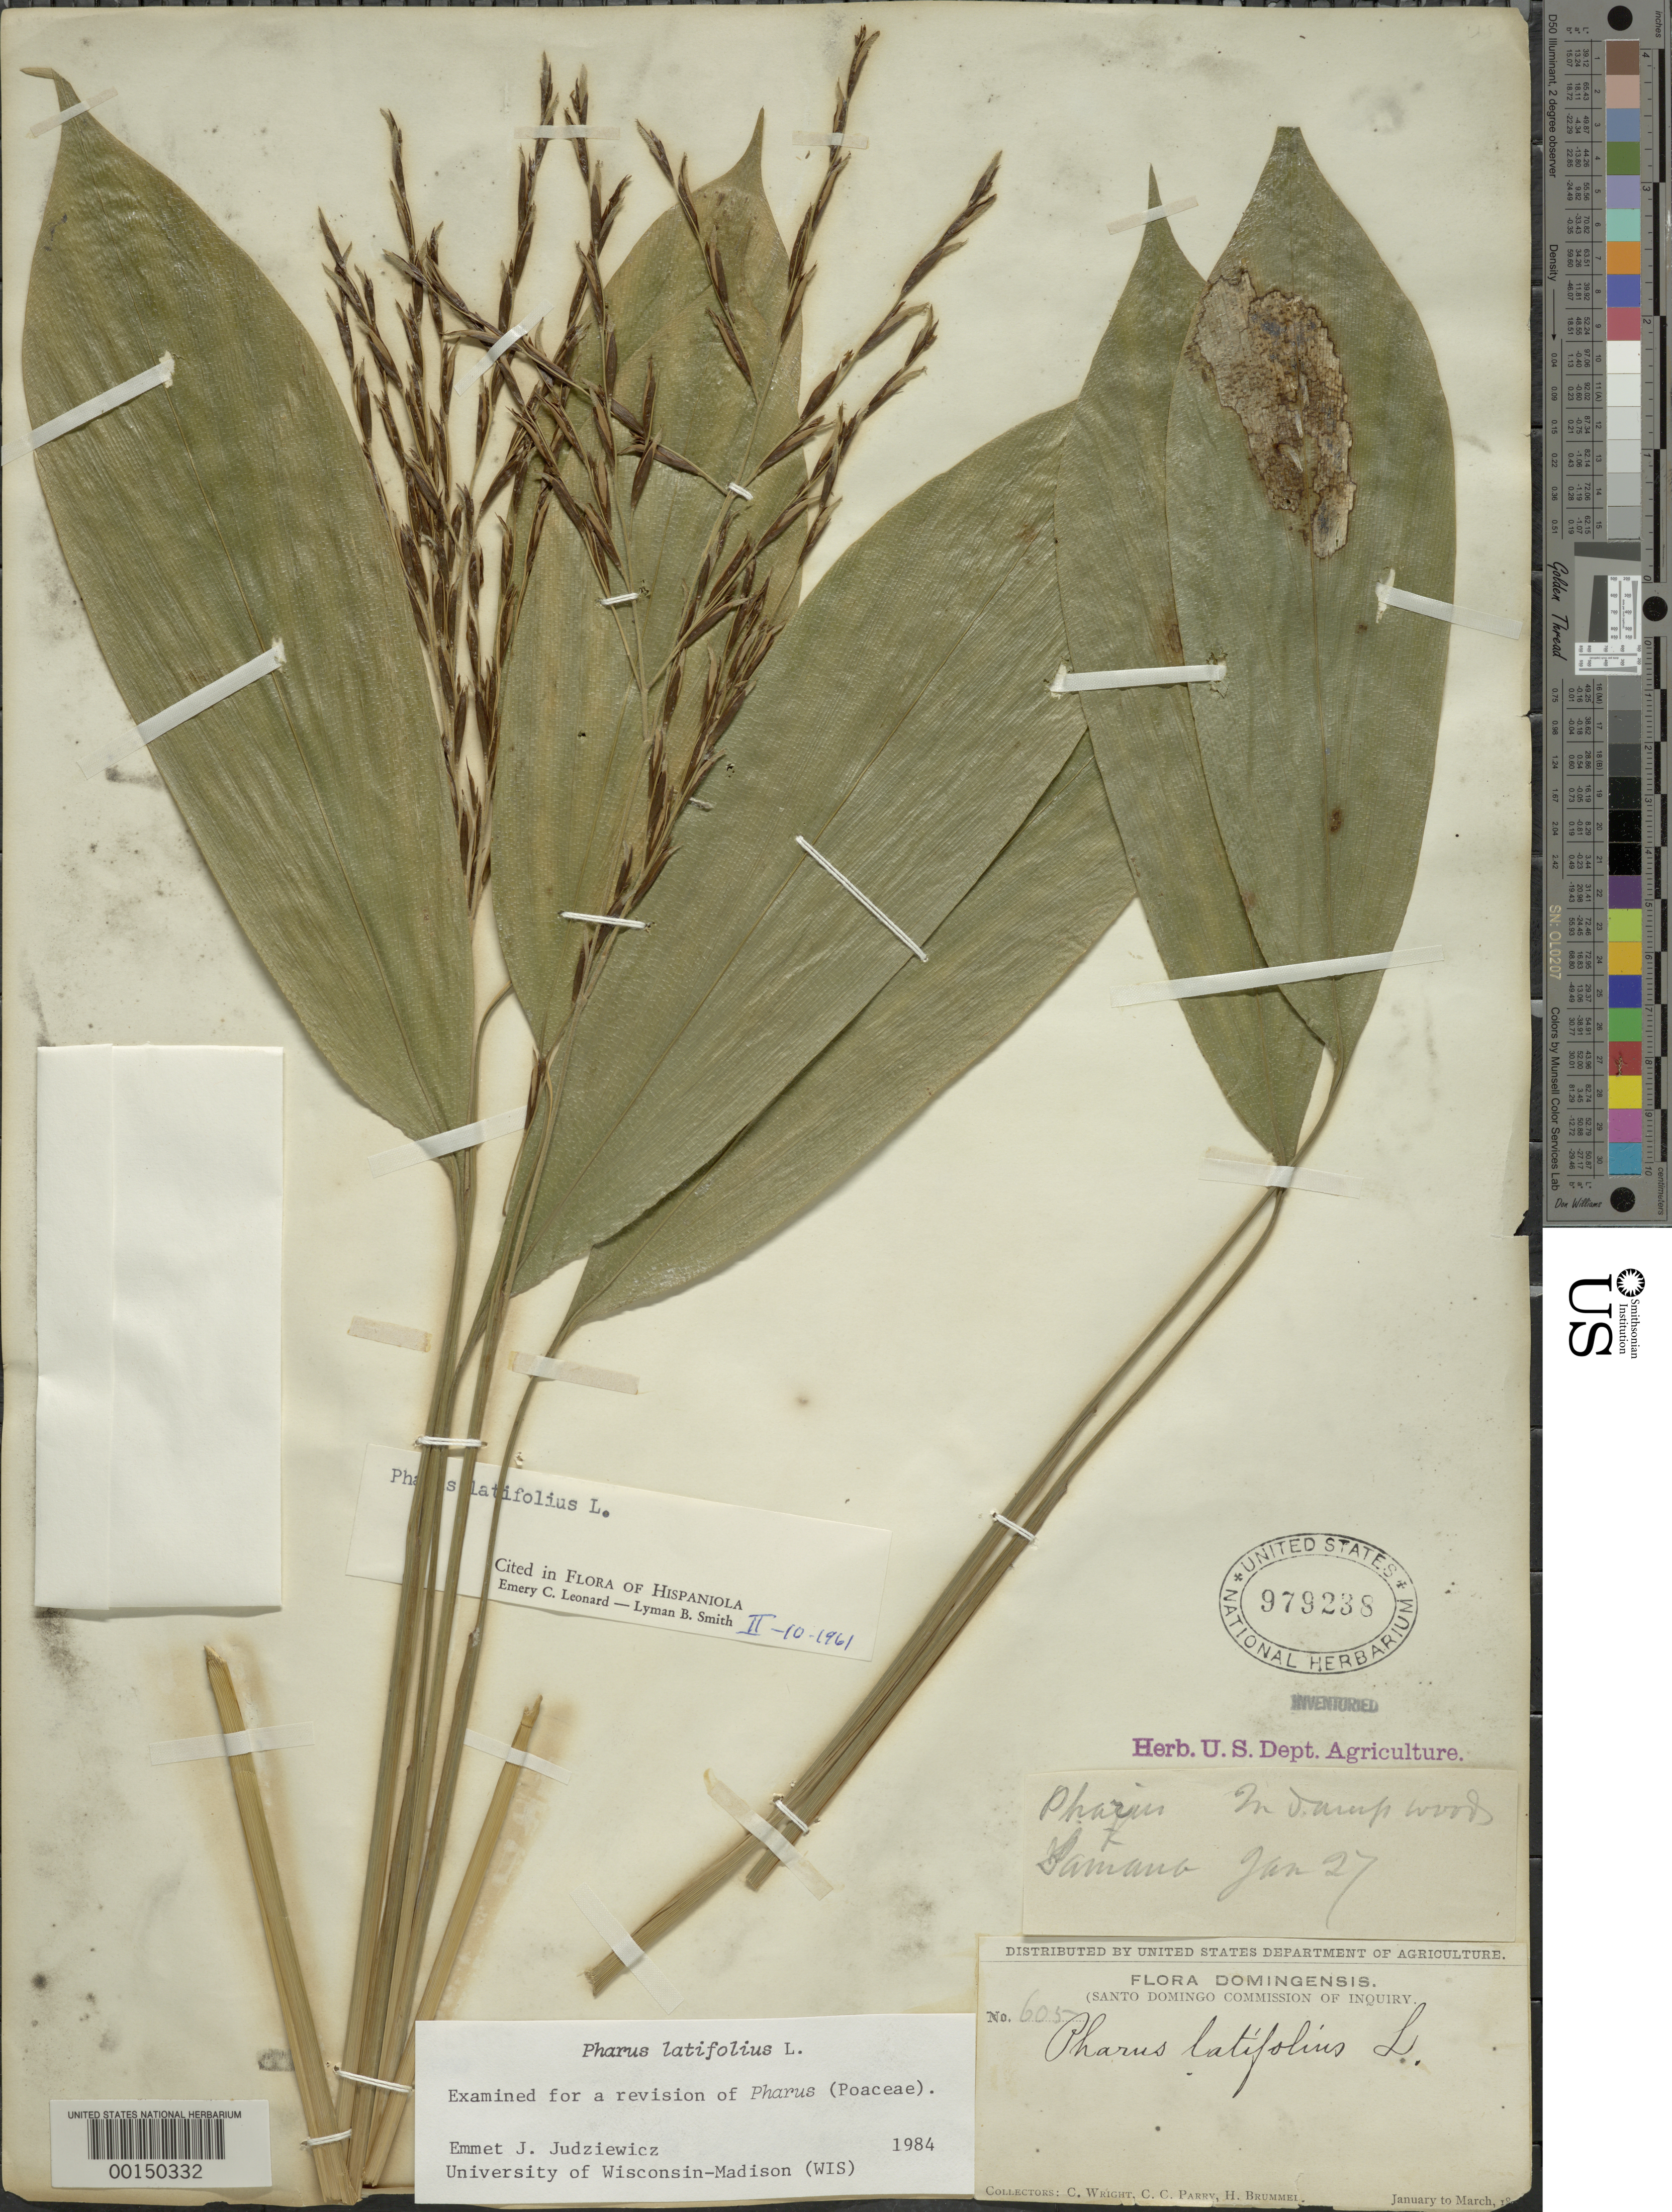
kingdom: Plantae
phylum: Tracheophyta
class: Liliopsida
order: Poales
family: Poaceae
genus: Pharus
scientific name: Pharus latifolius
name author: L.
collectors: C. Wright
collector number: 605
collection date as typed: Jan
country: Cuba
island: Greater Antilles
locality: Santo Domingo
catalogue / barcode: US 979238